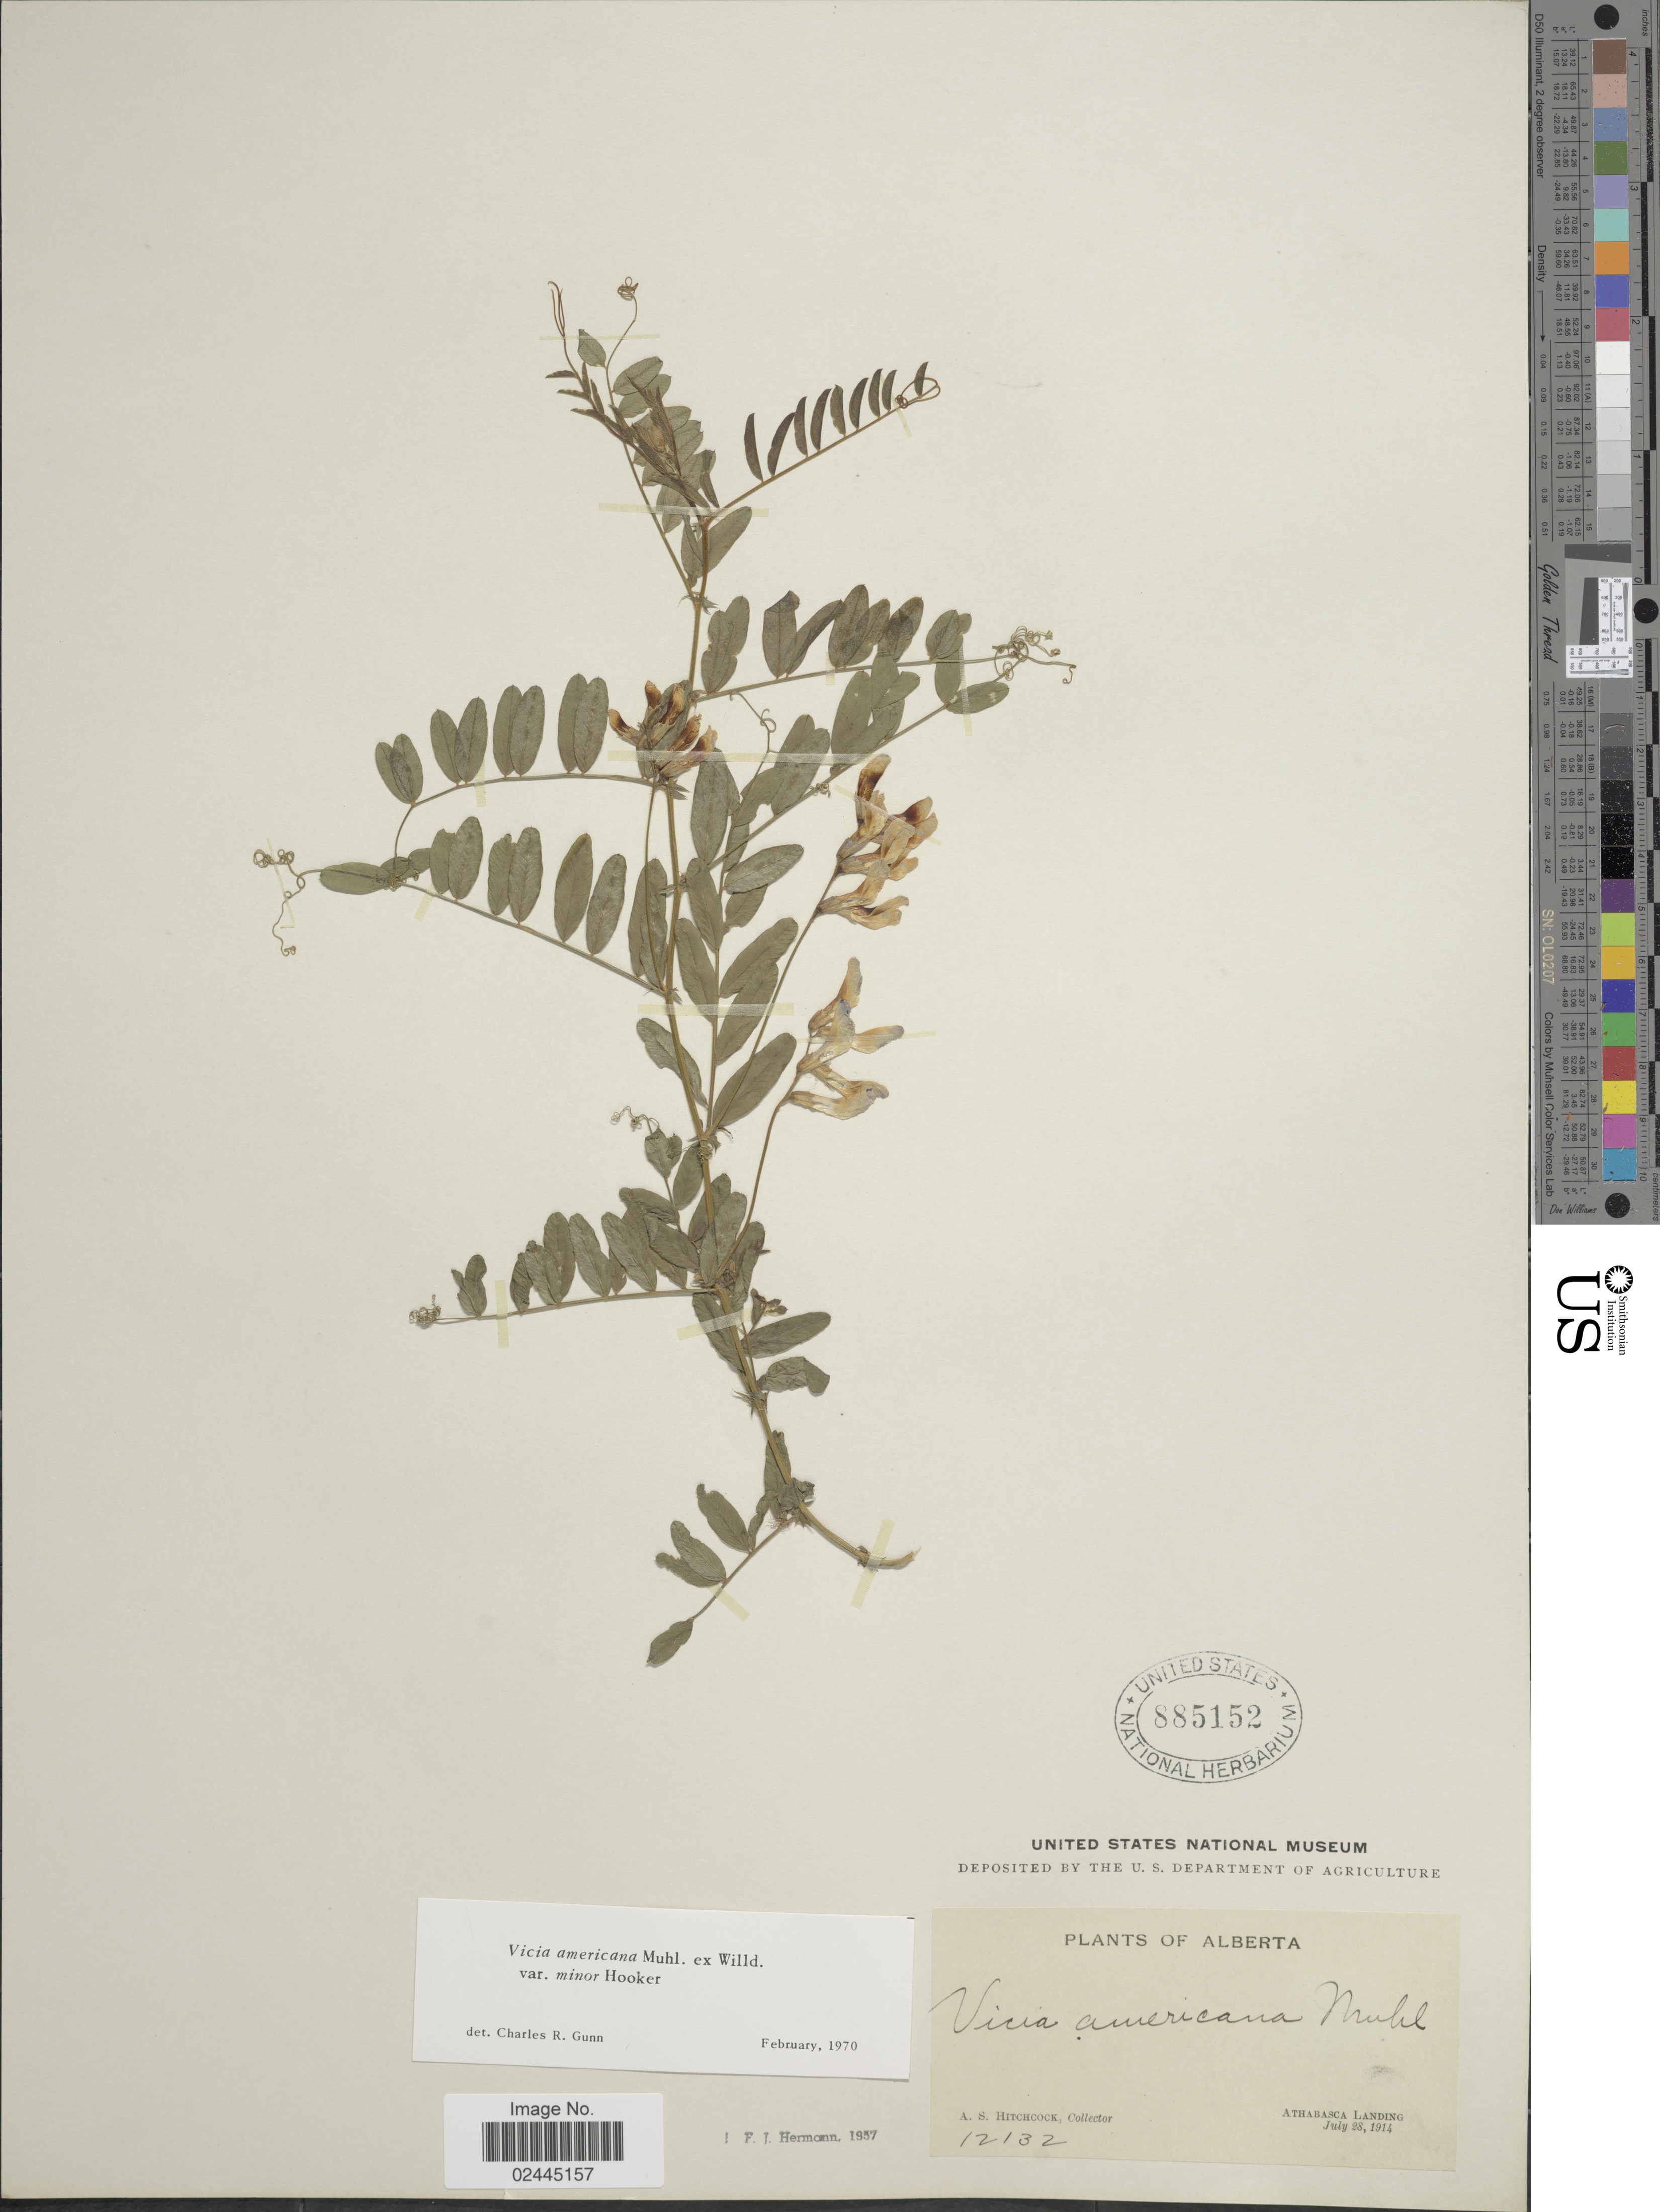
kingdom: Plantae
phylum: Tracheophyta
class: Magnoliopsida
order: Fabales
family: Fabaceae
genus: Vicia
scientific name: Vicia americana var. americana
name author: Muhl. ex Willd.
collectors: A. S. Hitchcock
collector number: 12132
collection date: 1914-07-28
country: Canada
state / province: Alberta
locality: Athabasca Landing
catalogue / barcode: US 885152